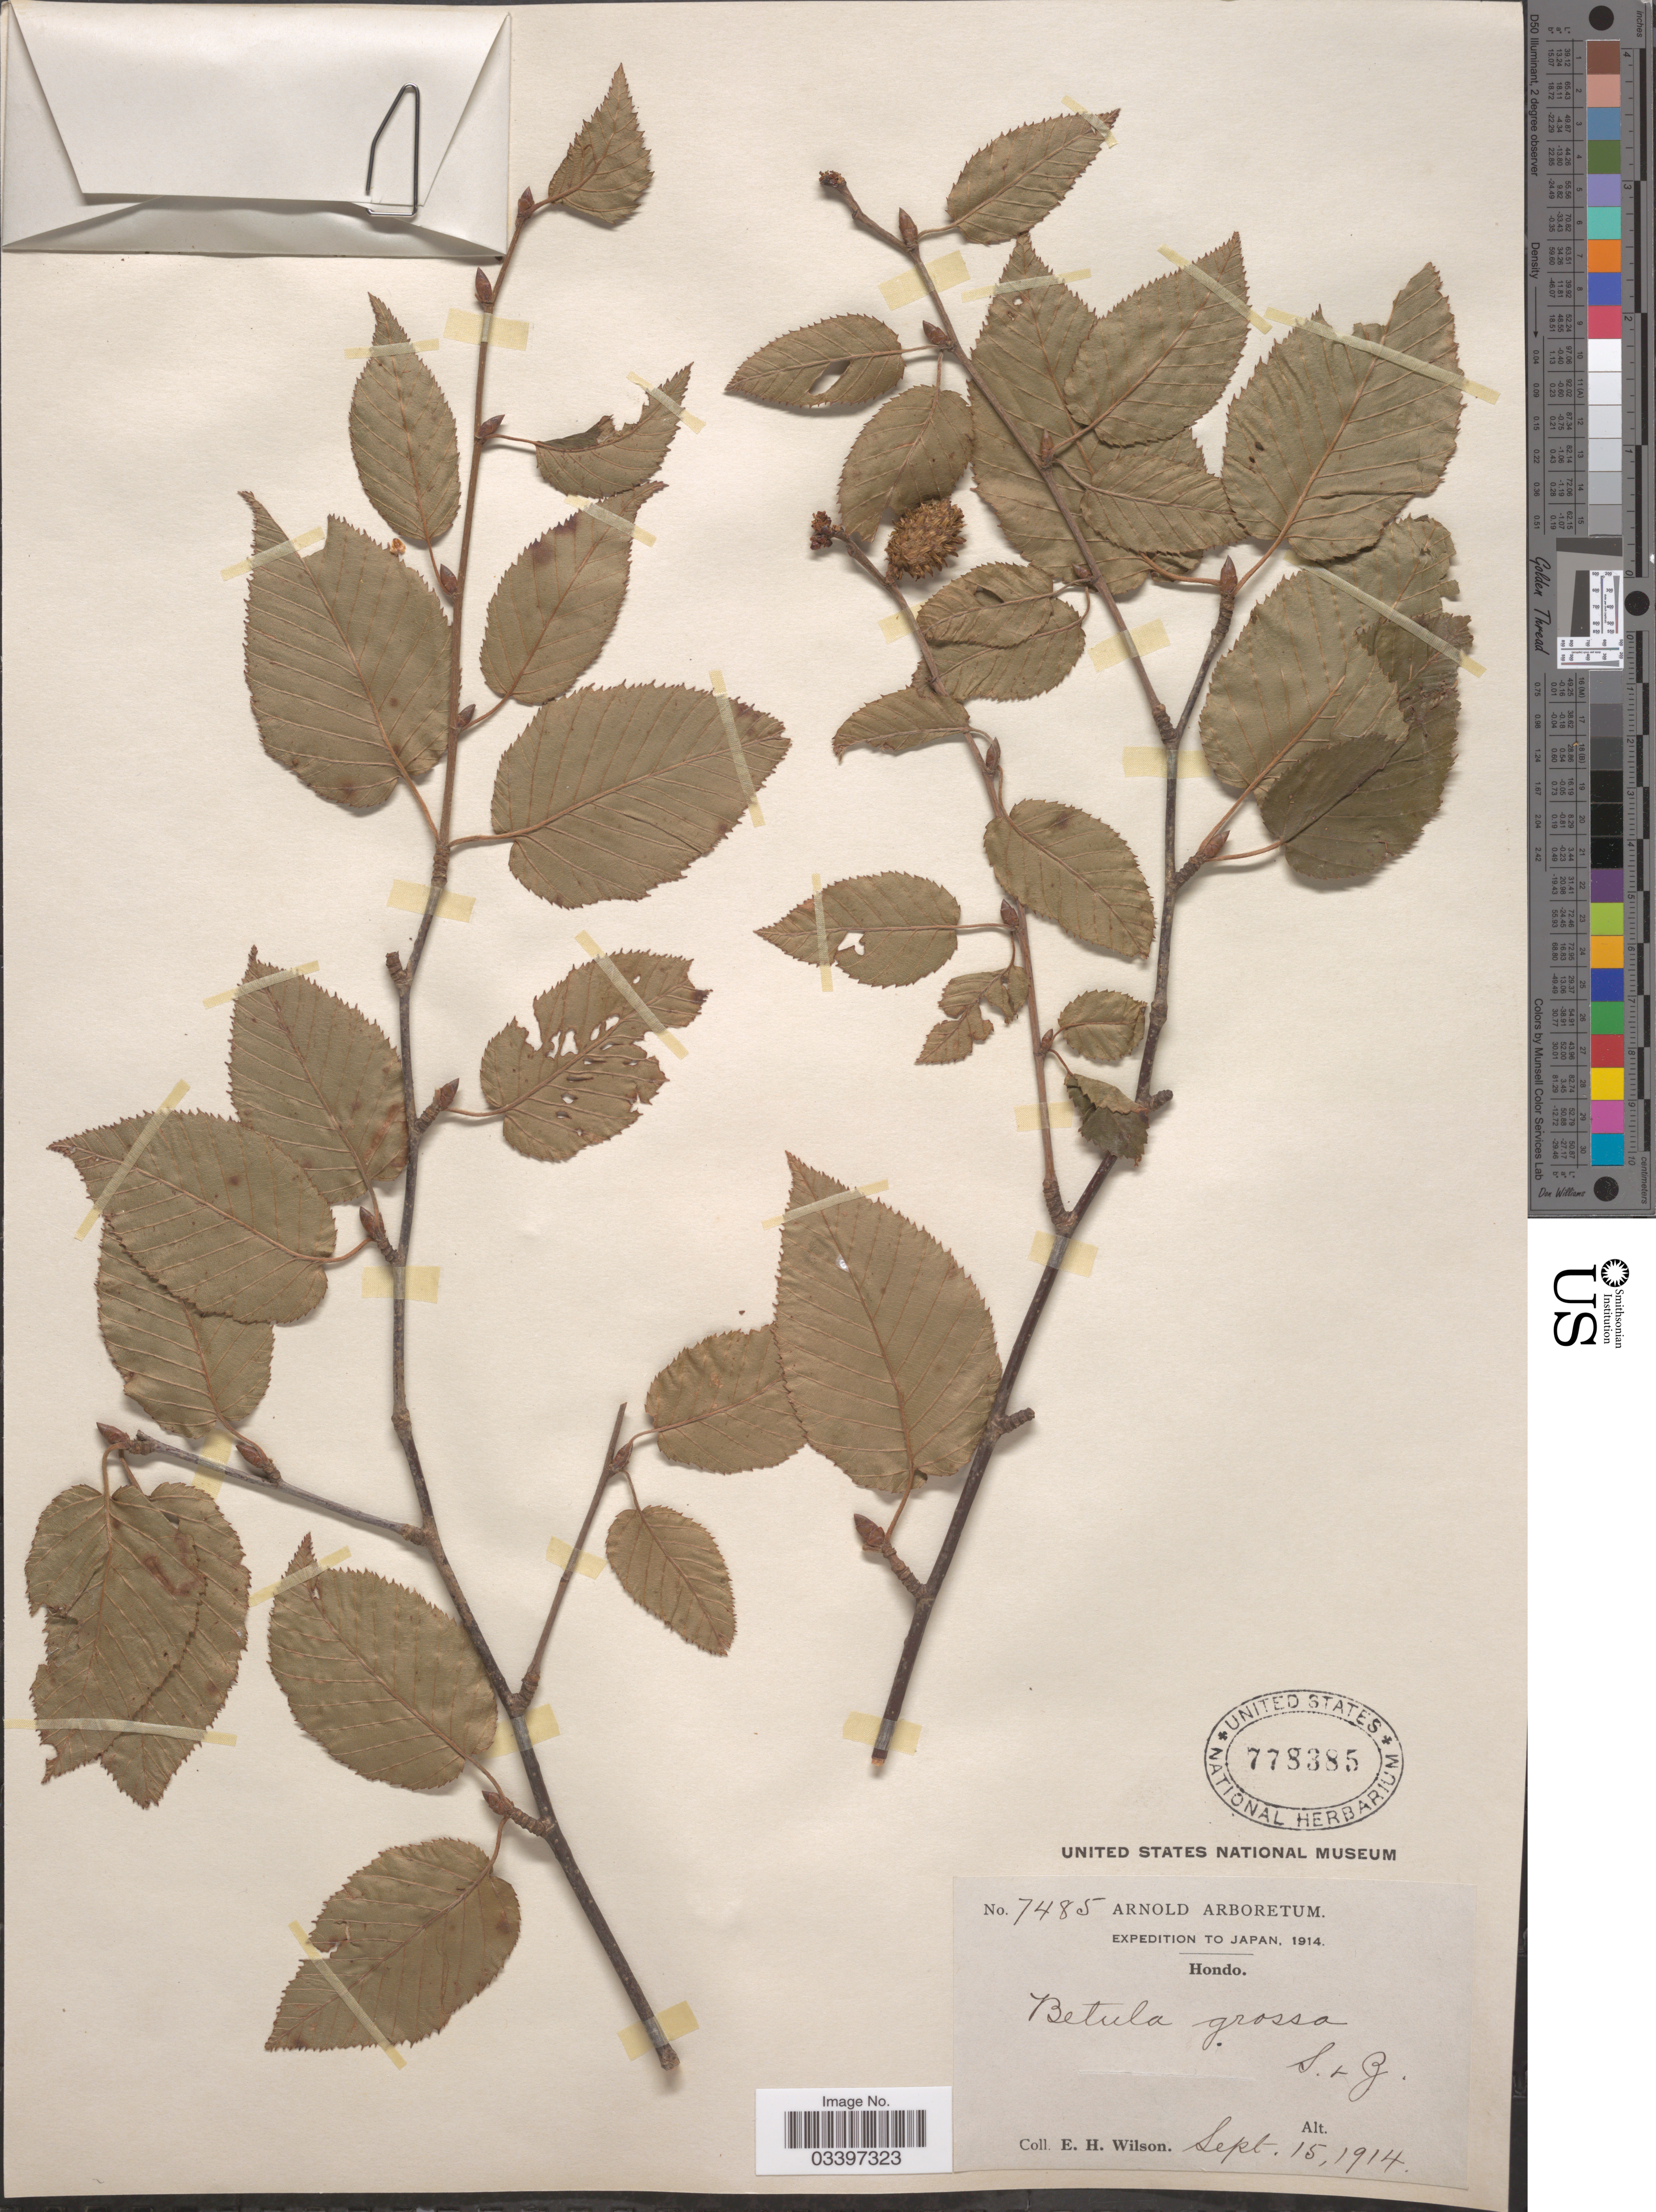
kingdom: Plantae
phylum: Tracheophyta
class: Magnoliopsida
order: Fagales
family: Betulaceae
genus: Betula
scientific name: Betula grossa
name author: Siebold & Zucc.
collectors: E. Wilson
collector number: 7485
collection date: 1914-09-15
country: Japan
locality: Hondo.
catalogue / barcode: US 778385